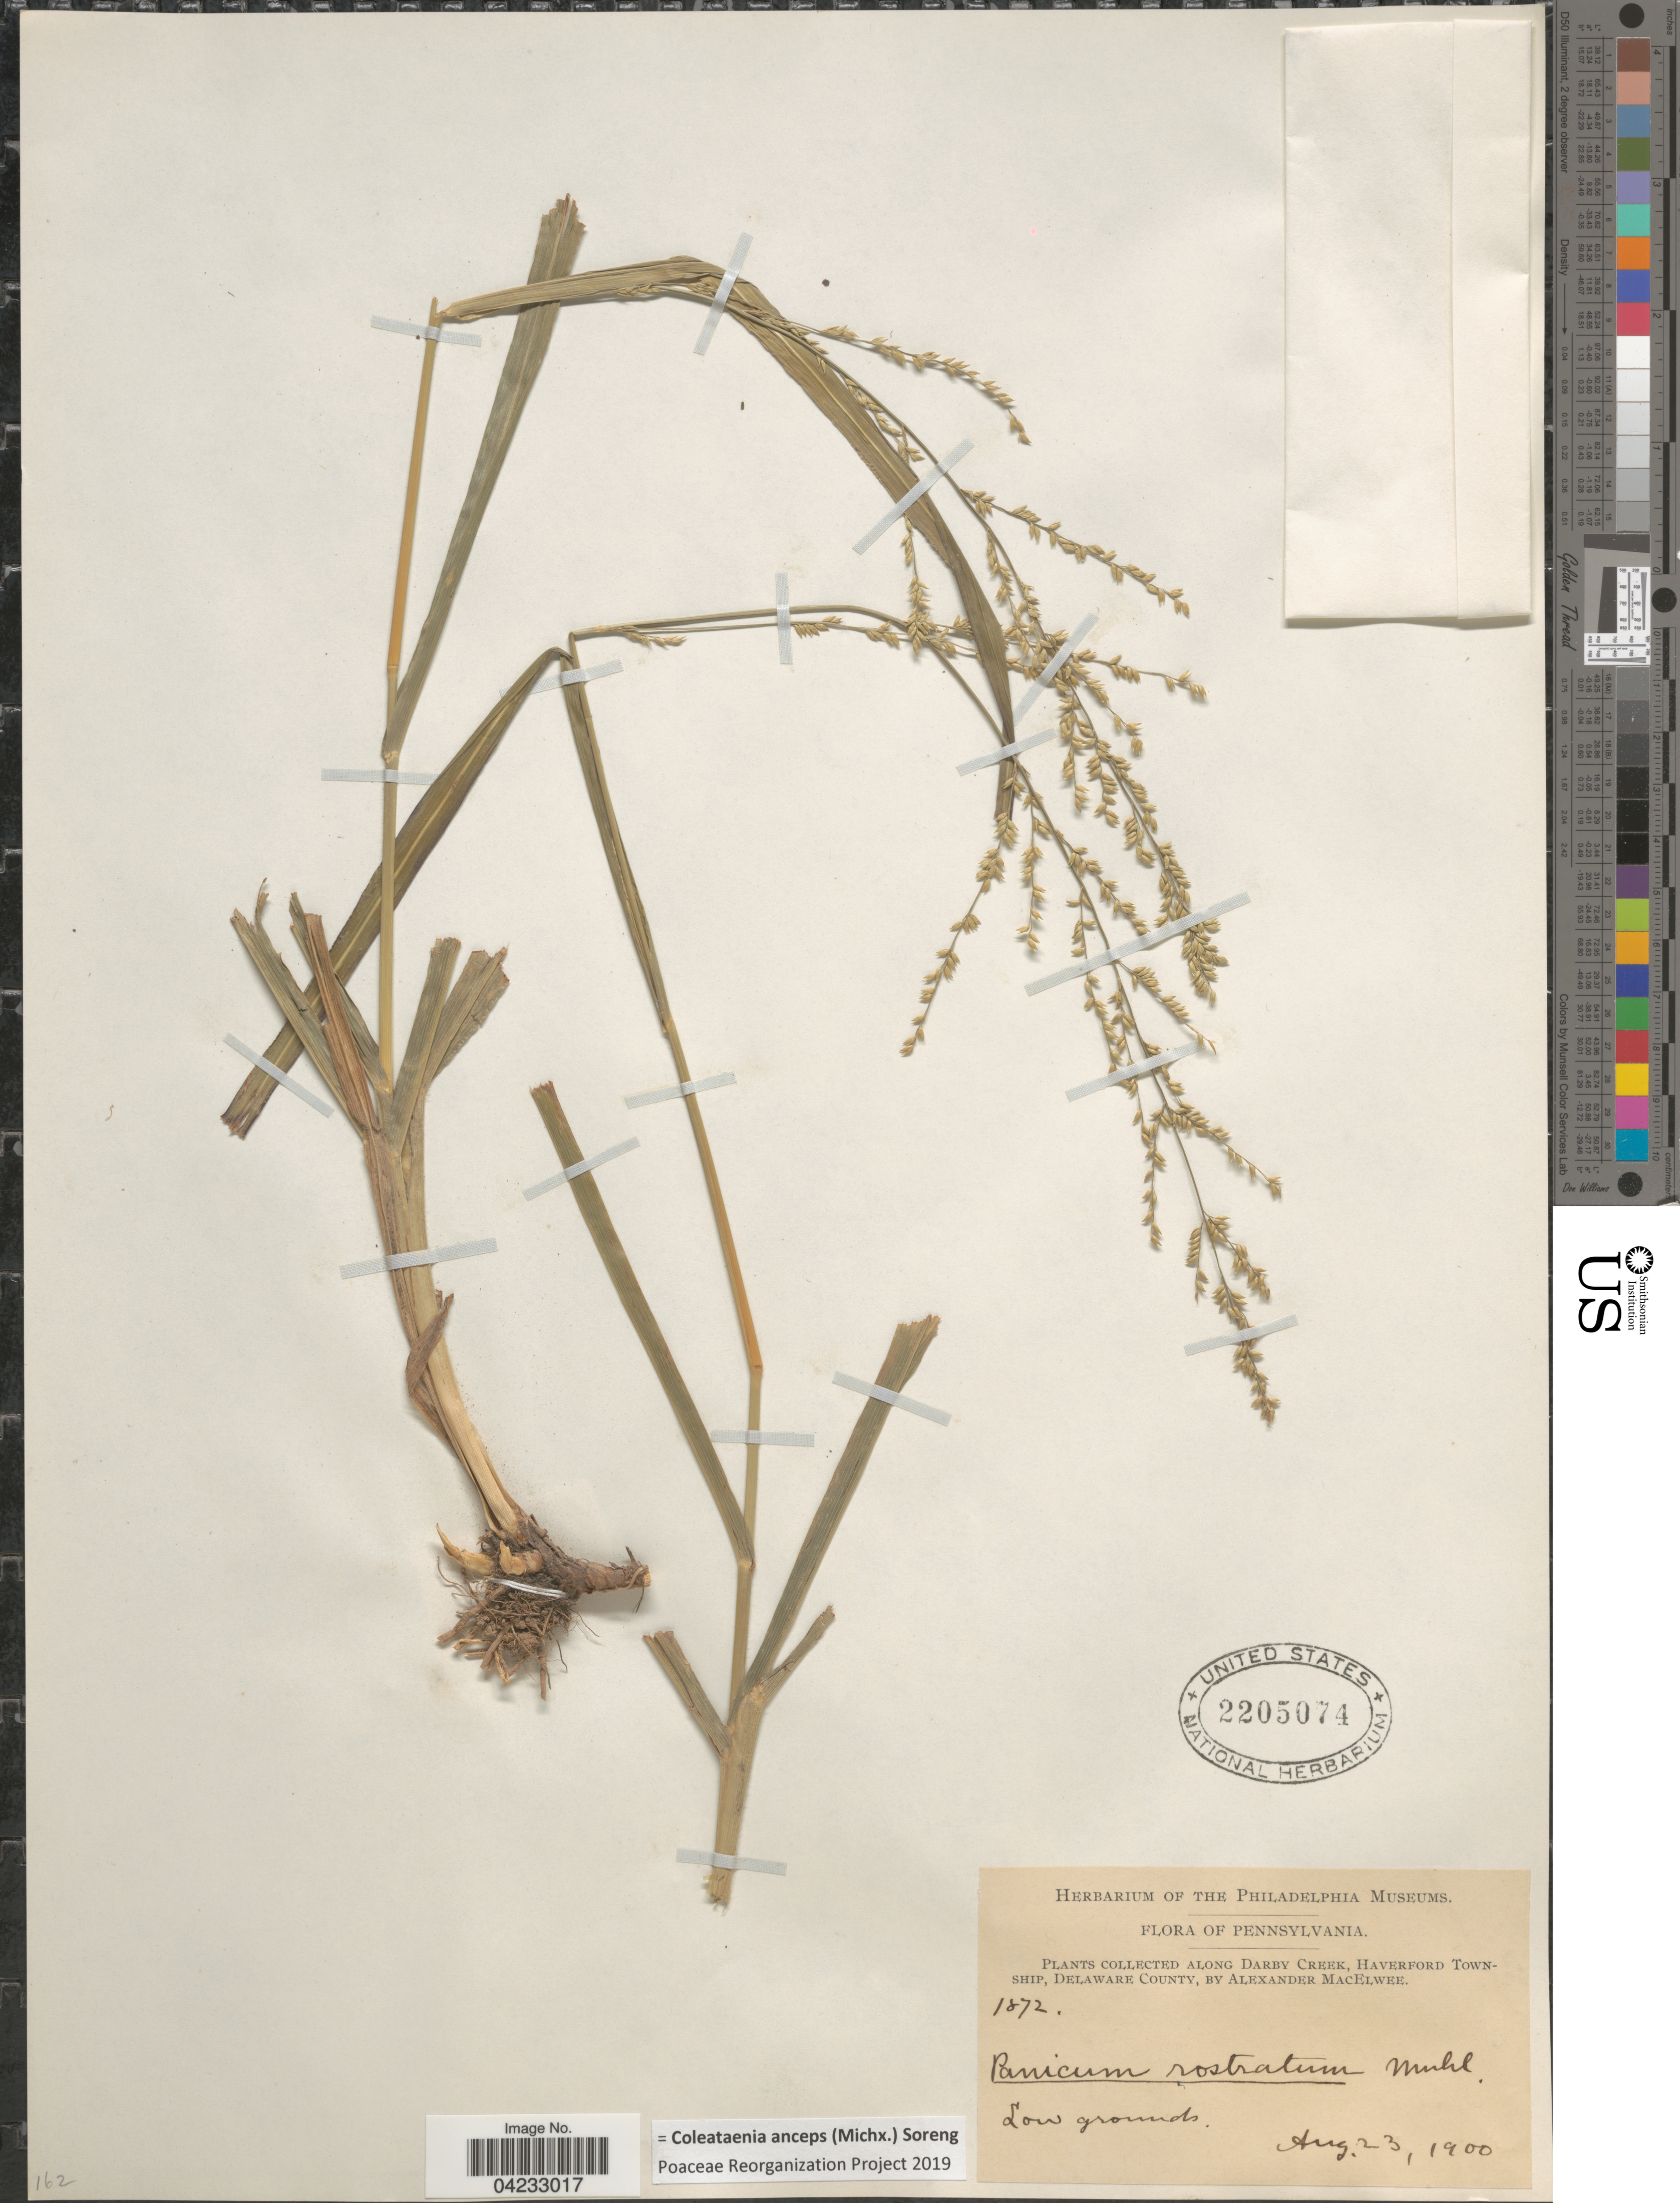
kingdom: Plantae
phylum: Tracheophyta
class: Liliopsida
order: Poales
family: Poaceae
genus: Coleataenia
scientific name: Coleataenia anceps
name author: (Michx.) Soreng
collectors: A. MacElwee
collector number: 1872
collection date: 1900-08-23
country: United States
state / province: Pennsylvania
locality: Along Darby Creek, Haverford Township, Delaware County.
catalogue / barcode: US 2205074